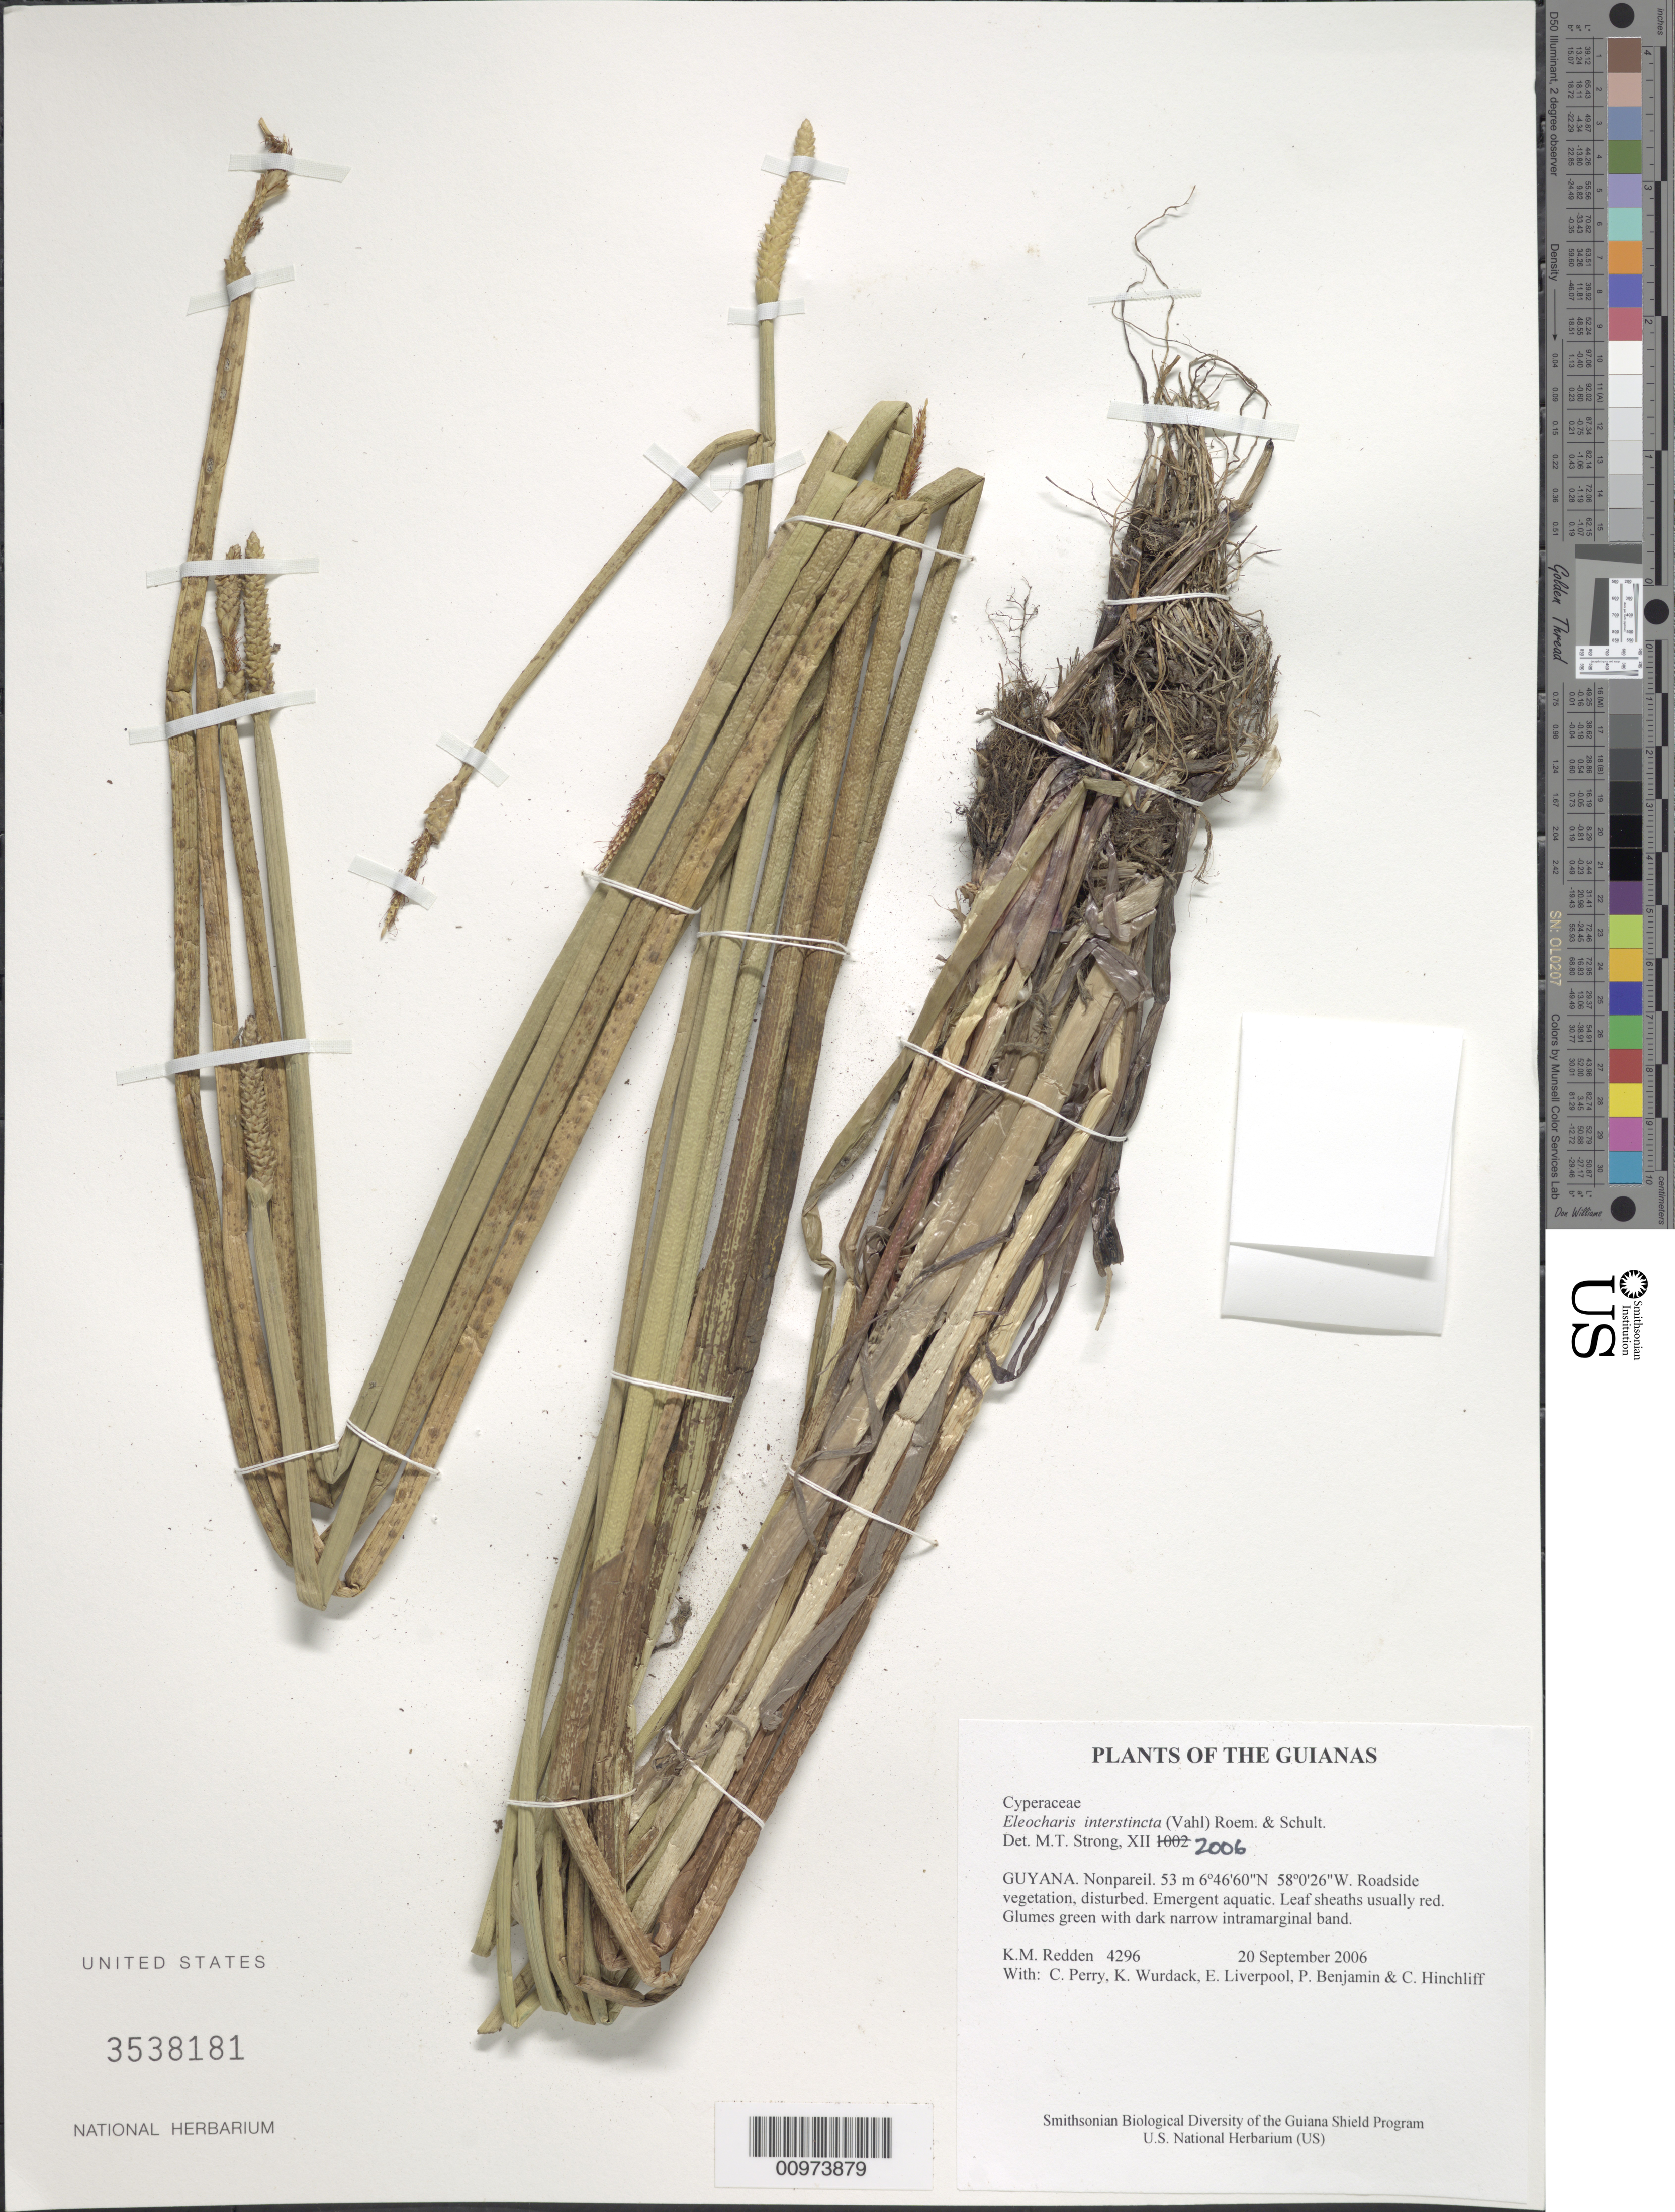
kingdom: Plantae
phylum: Tracheophyta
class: Liliopsida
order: Poales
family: Cyperaceae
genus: Eleocharis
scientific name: Eleocharis interstincta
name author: (Vahl) Roem. & Schult.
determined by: Strong, M. T., (US), Smithsonian Institution - National Museum of Natural History (UNITED STATES)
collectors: K. M. Redden, C. Perry, K. Wurdack, E. Liverpool, P. Benjamin & C. E. Hinchliff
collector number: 4296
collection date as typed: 20 September 2006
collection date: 2006-09-20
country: Guyana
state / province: Demerara-Mahaica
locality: Nonpareil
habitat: Roadside vegetation, disturbed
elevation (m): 53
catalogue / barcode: US 3538181